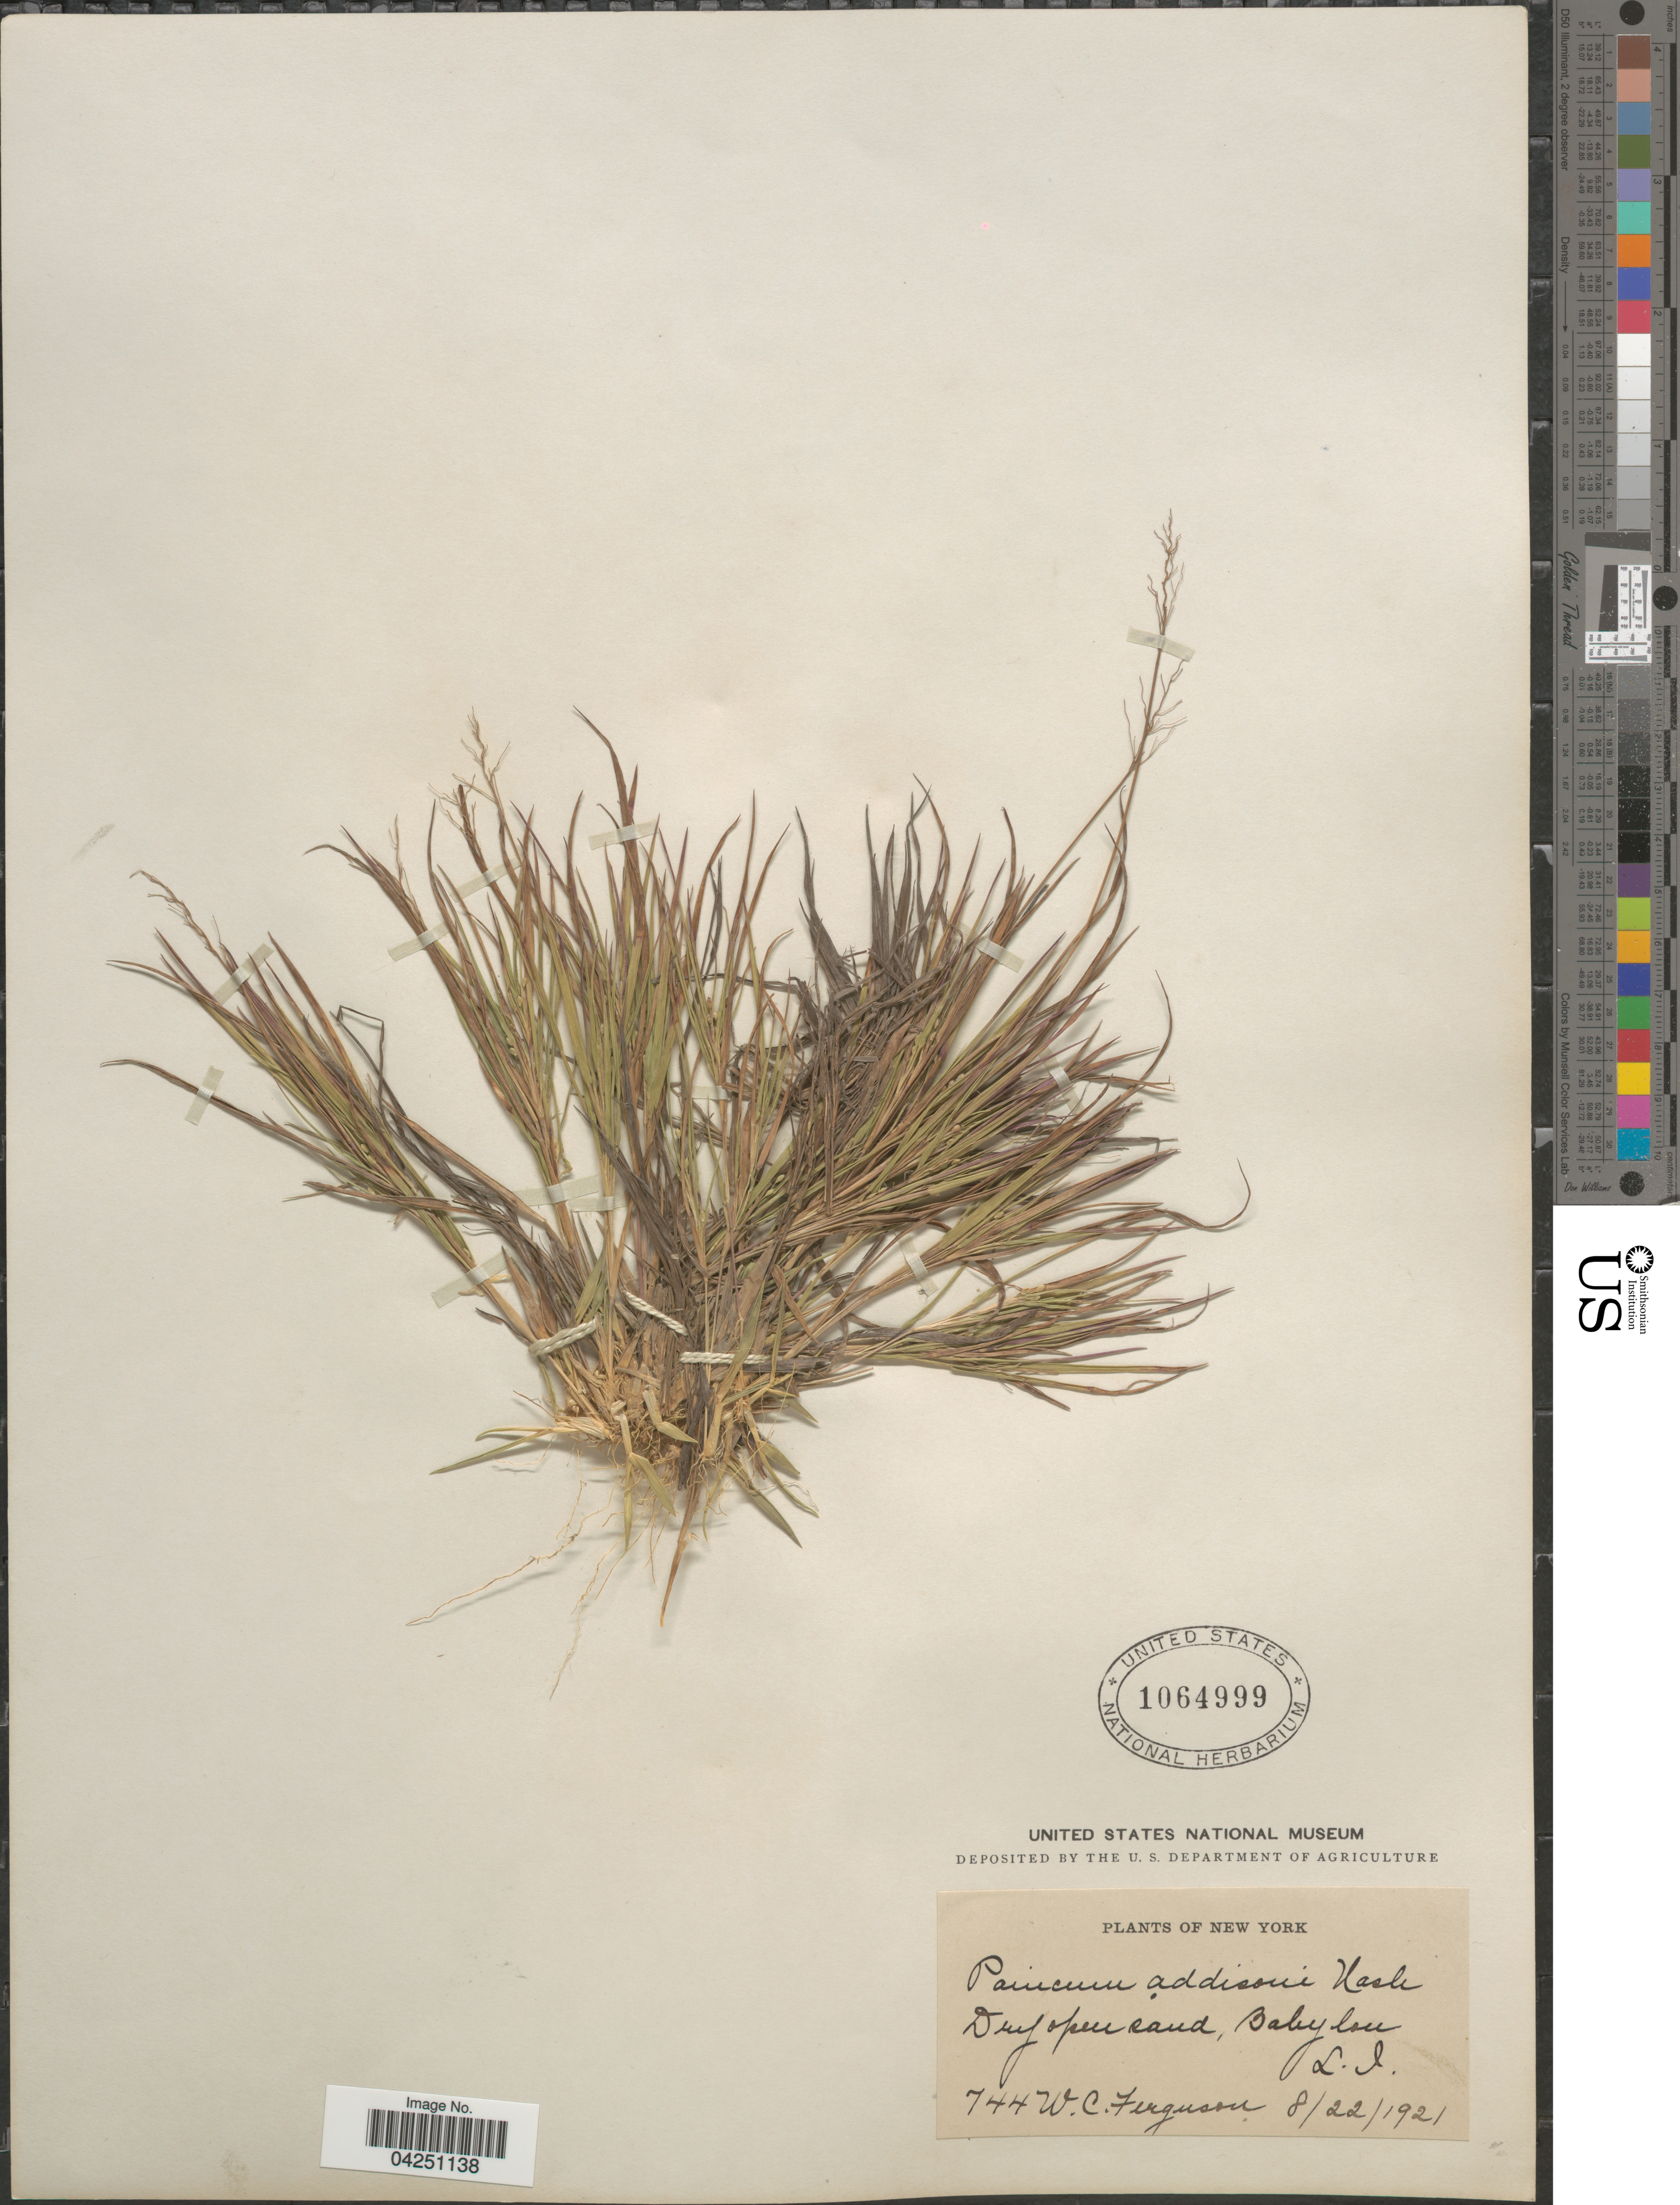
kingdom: Plantae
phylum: Tracheophyta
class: Liliopsida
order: Poales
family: Poaceae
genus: Dichanthelium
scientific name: Dichanthelium acuminatum var. acuminatum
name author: (Sw.) Gould & C.A. Clark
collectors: W. Ferguson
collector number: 744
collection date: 1921-08-22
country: United States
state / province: New York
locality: Dry open sand, Babylon. L. I.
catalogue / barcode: US 1064999